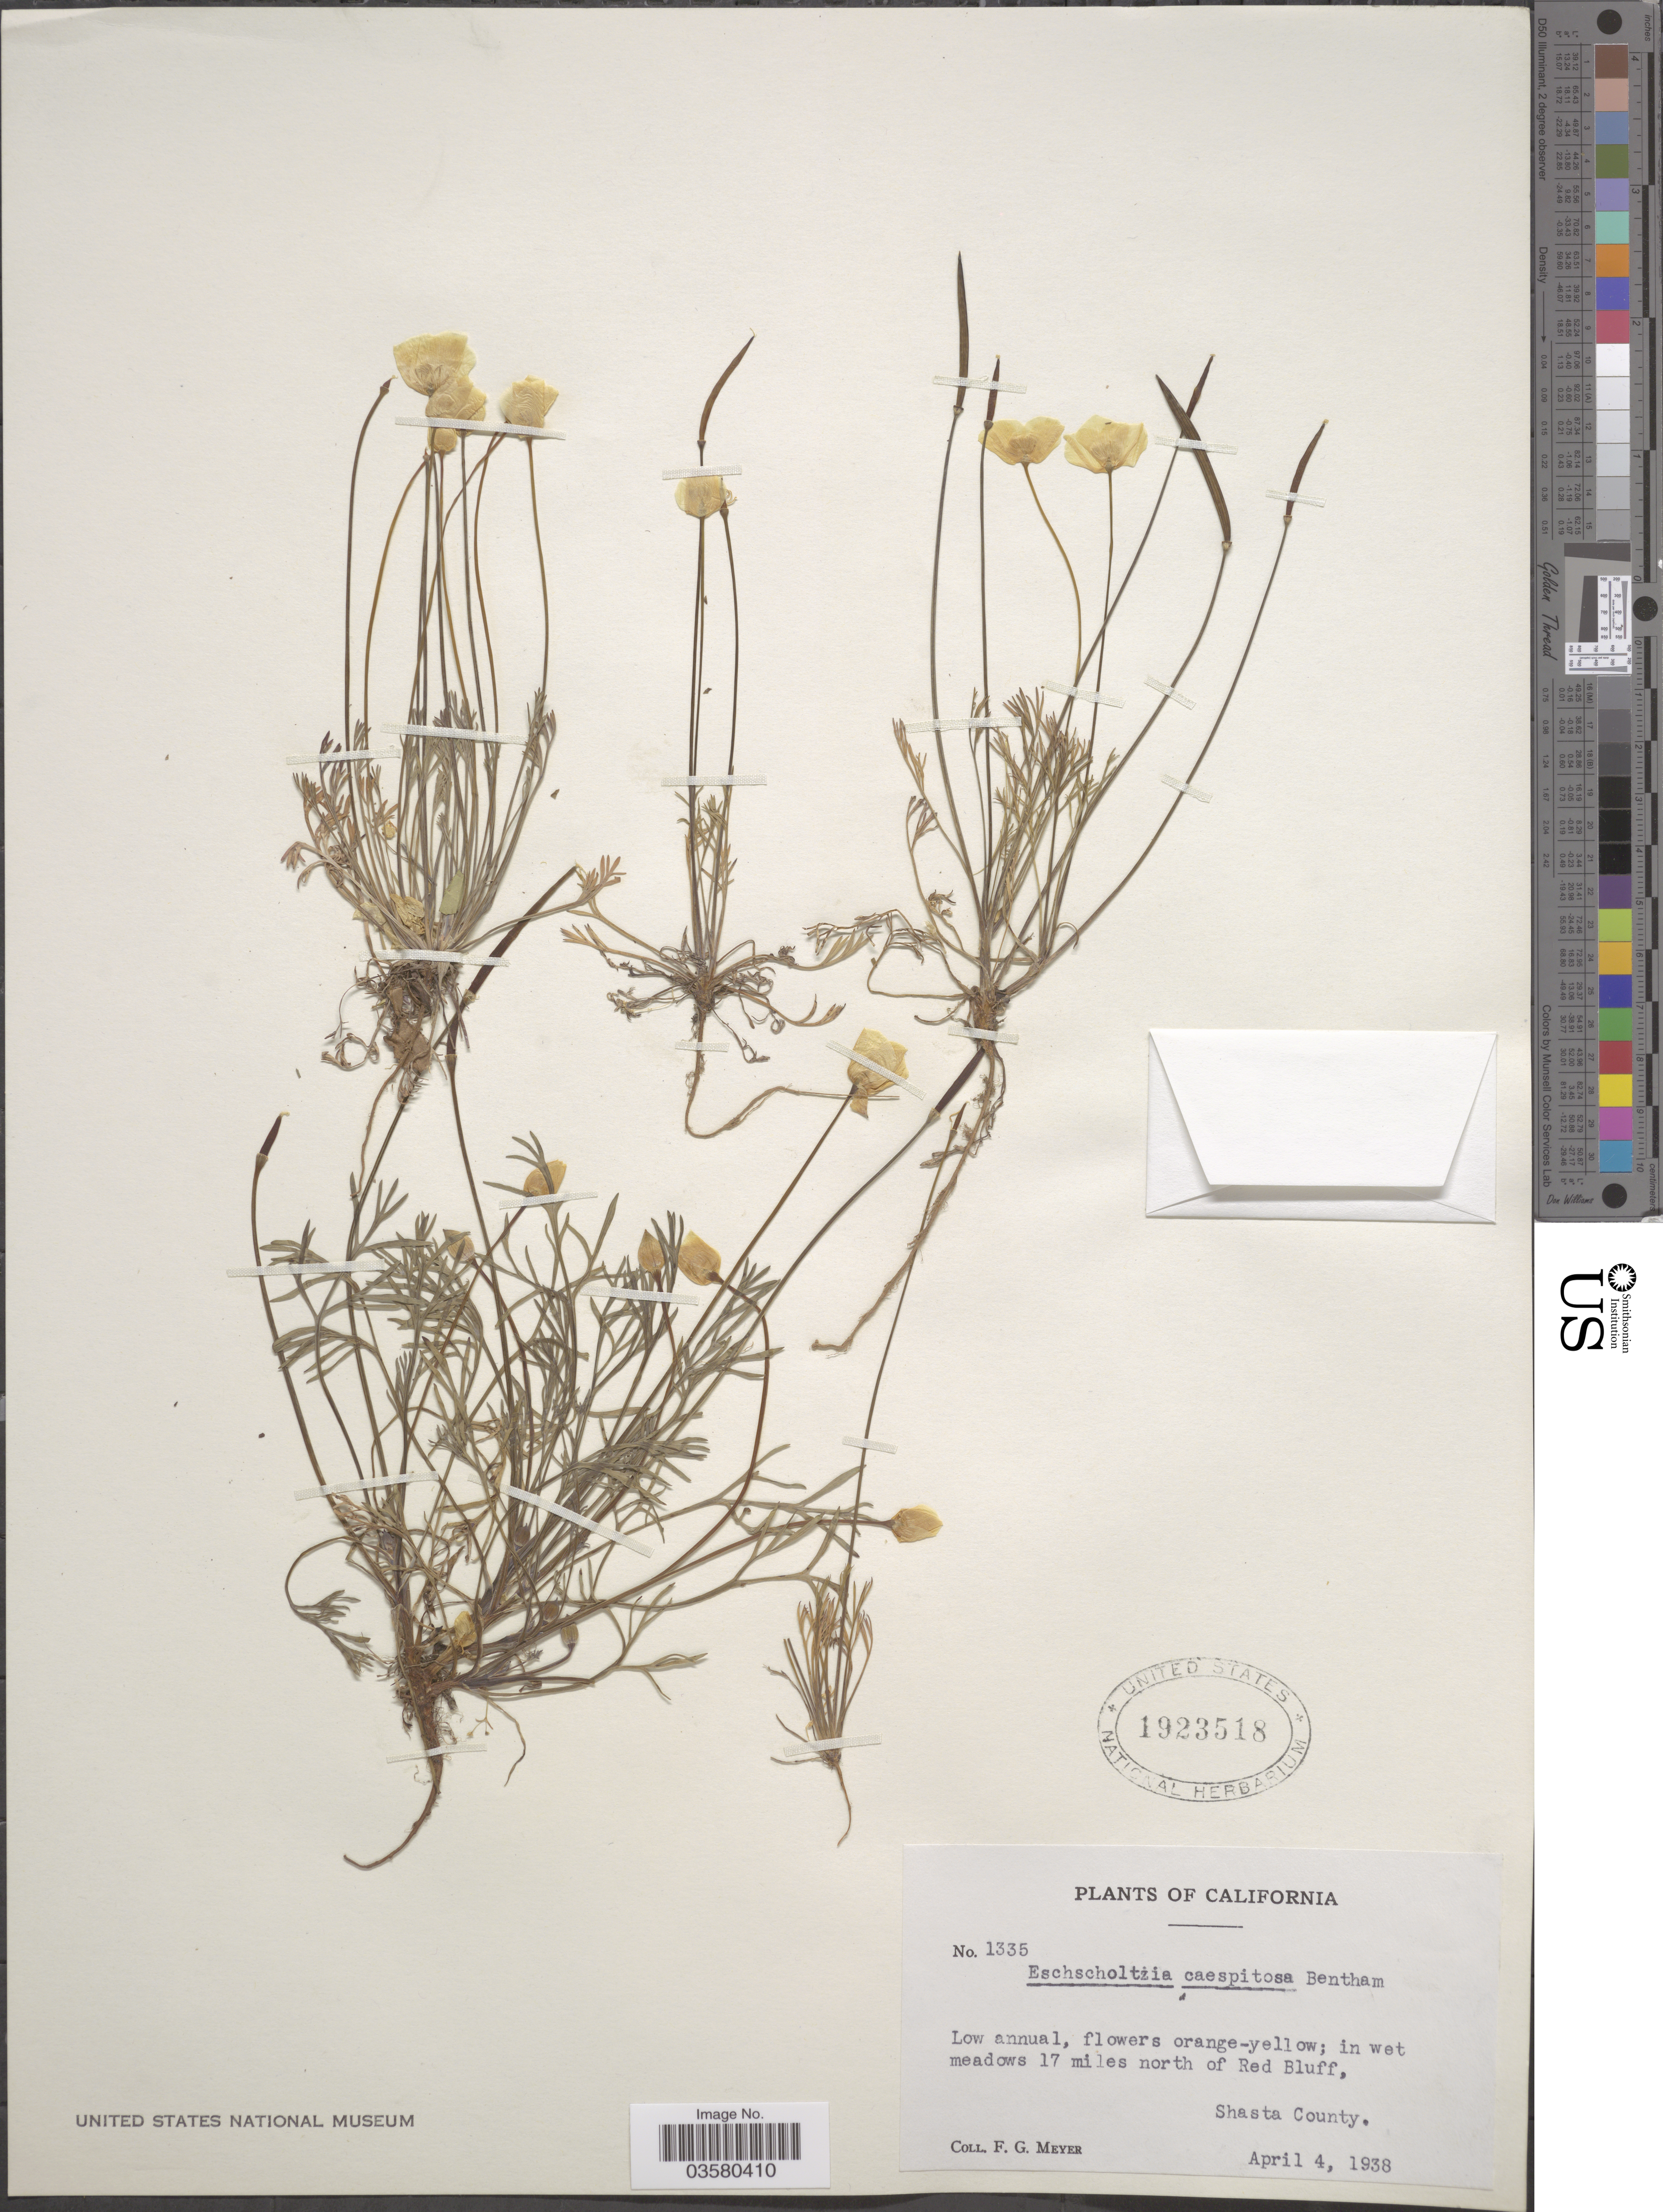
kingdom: Plantae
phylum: Tracheophyta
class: Magnoliopsida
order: Ranunculales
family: Papaveraceae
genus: Eschscholzia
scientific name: Eschscholzia lobbii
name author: Greene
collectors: F. G. Meyer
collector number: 1335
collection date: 1938-04-04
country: United States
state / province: California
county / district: Shasta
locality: In wet meadows 17 miles north of Red Bluff, Shasta County.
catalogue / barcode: US 1923518